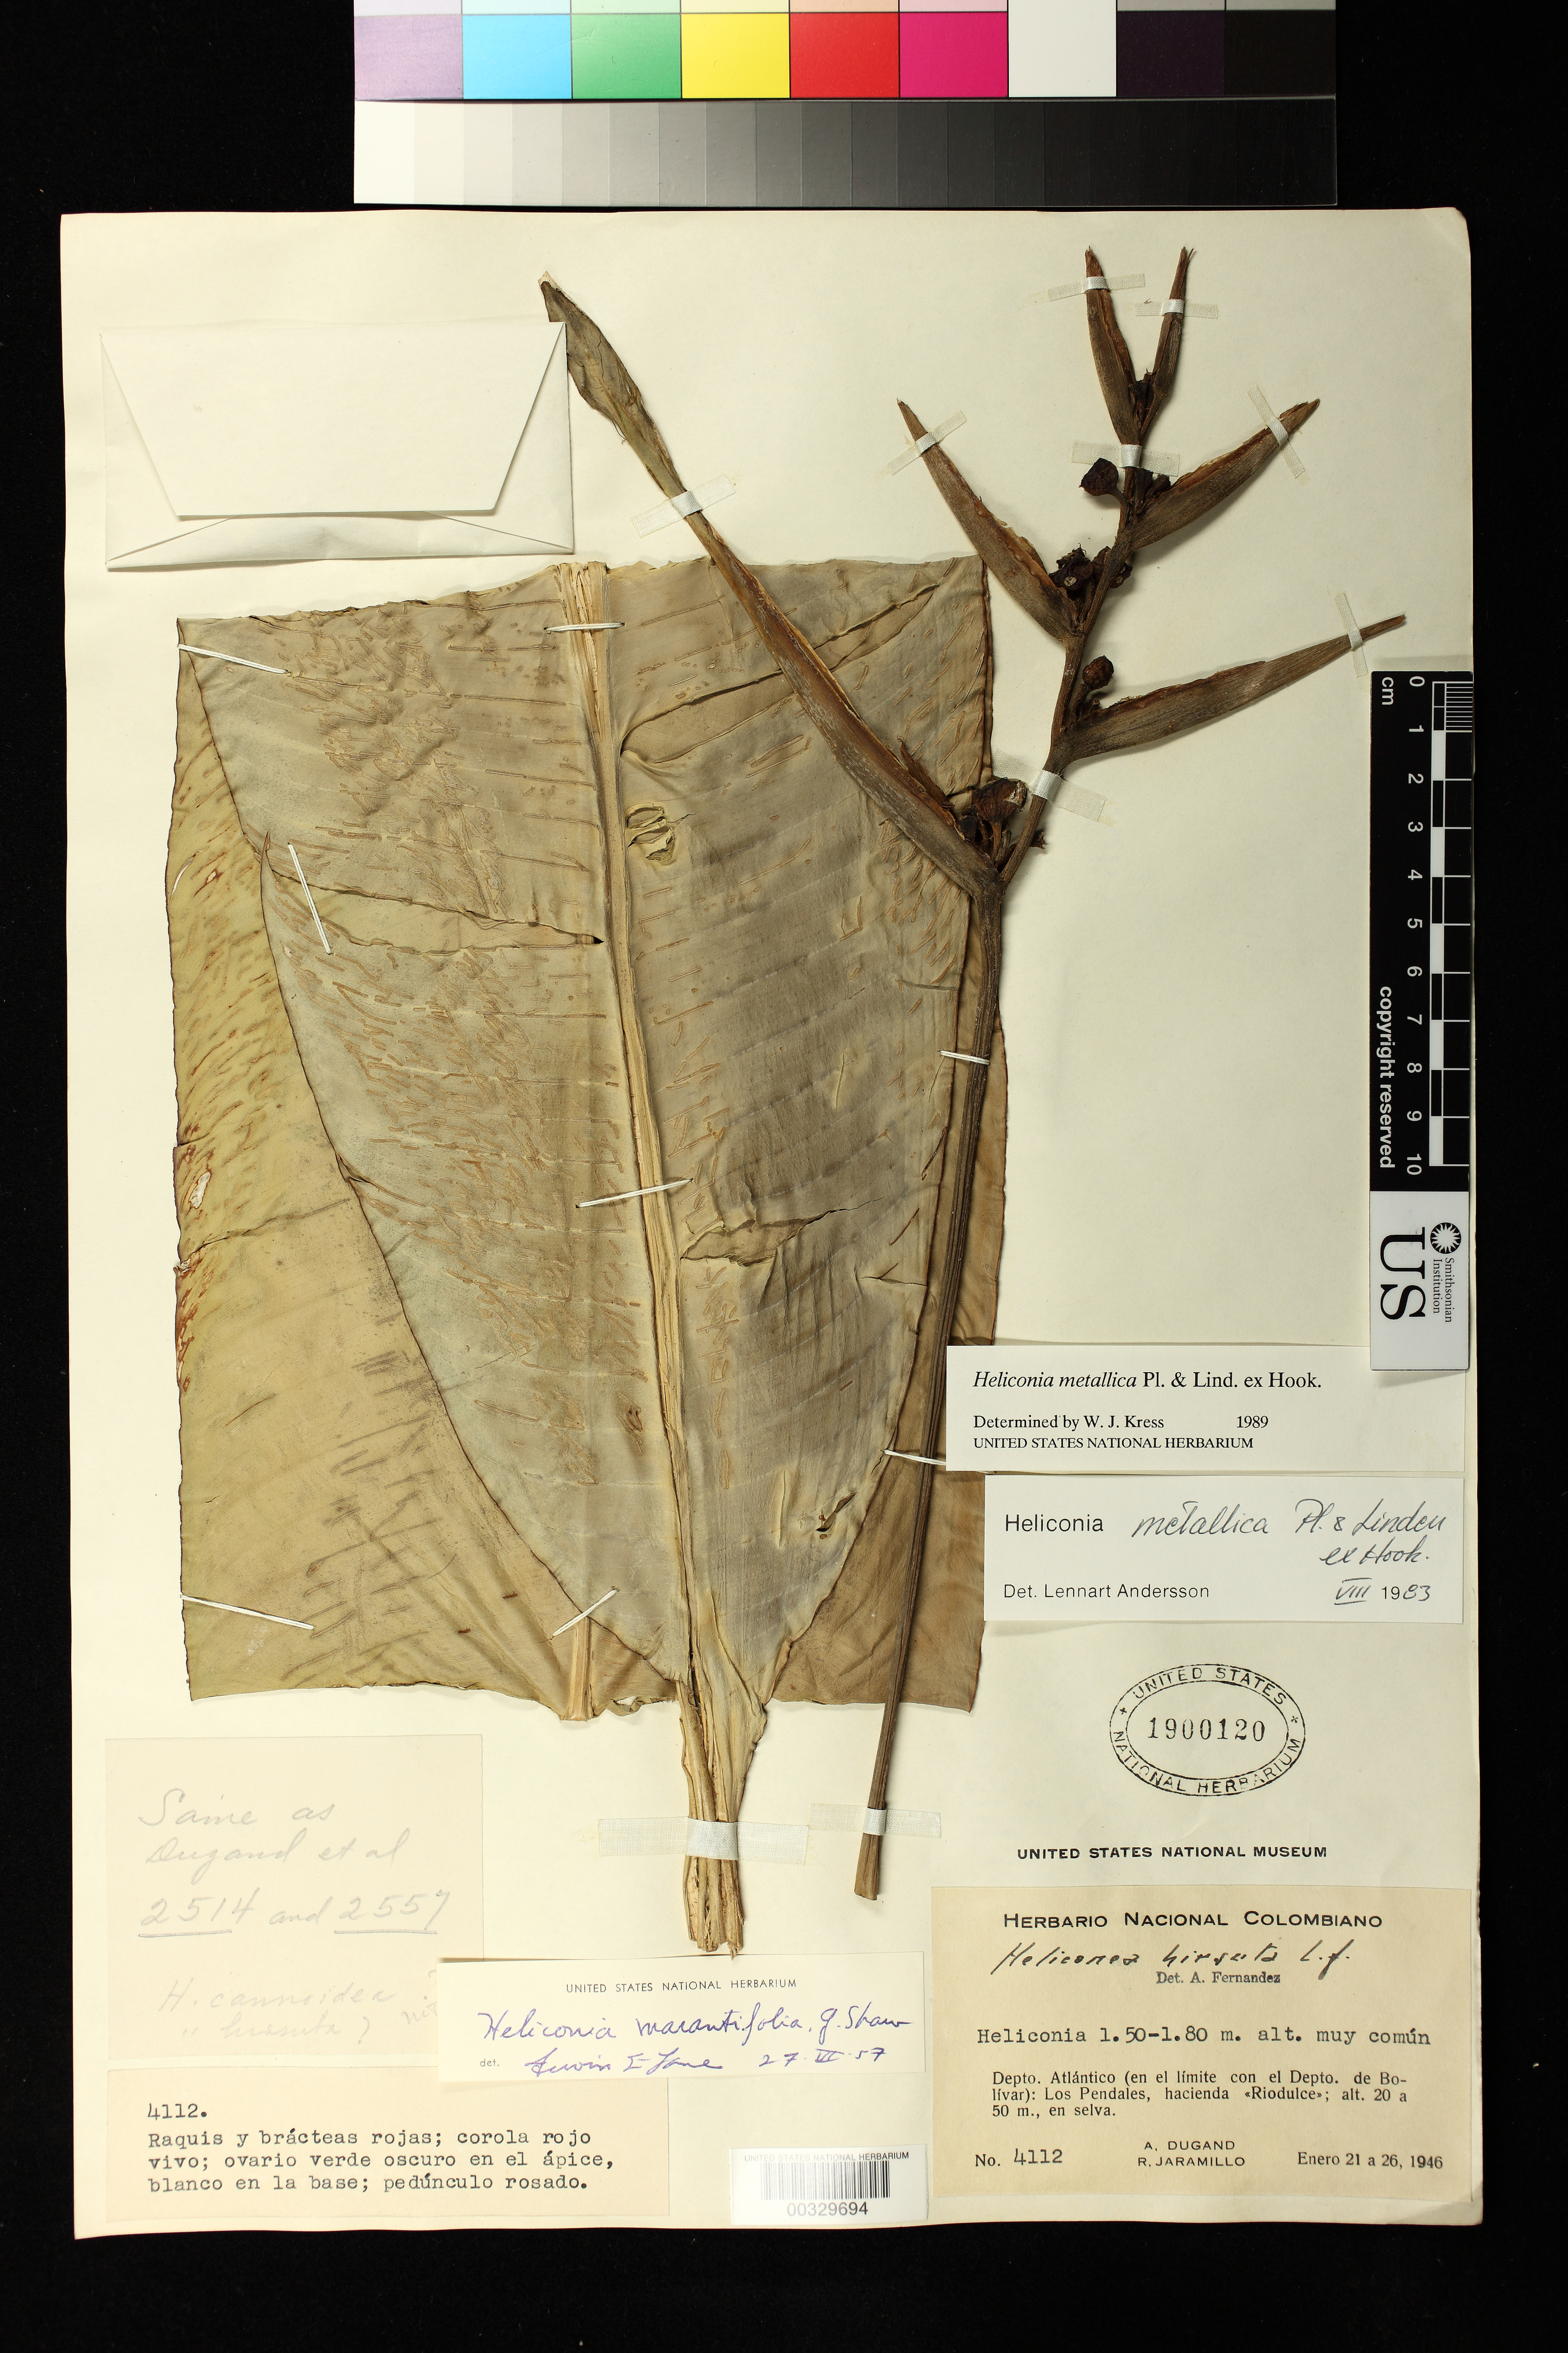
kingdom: Plantae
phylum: Tracheophyta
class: Liliopsida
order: Zingiberales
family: Heliconiaceae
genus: Heliconia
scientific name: Heliconia metallica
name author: Planch. & Linden ex Hook.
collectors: A. Dugand G. & R. Jaramillo M.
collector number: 4112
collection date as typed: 21 Jan 1946 to 26 Jan 1946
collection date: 1946-01-21/1946-01-26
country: Colombia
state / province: Atlántico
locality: Los Pendales, Hacienda "Rio Dulce"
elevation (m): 20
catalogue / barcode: US 1900120